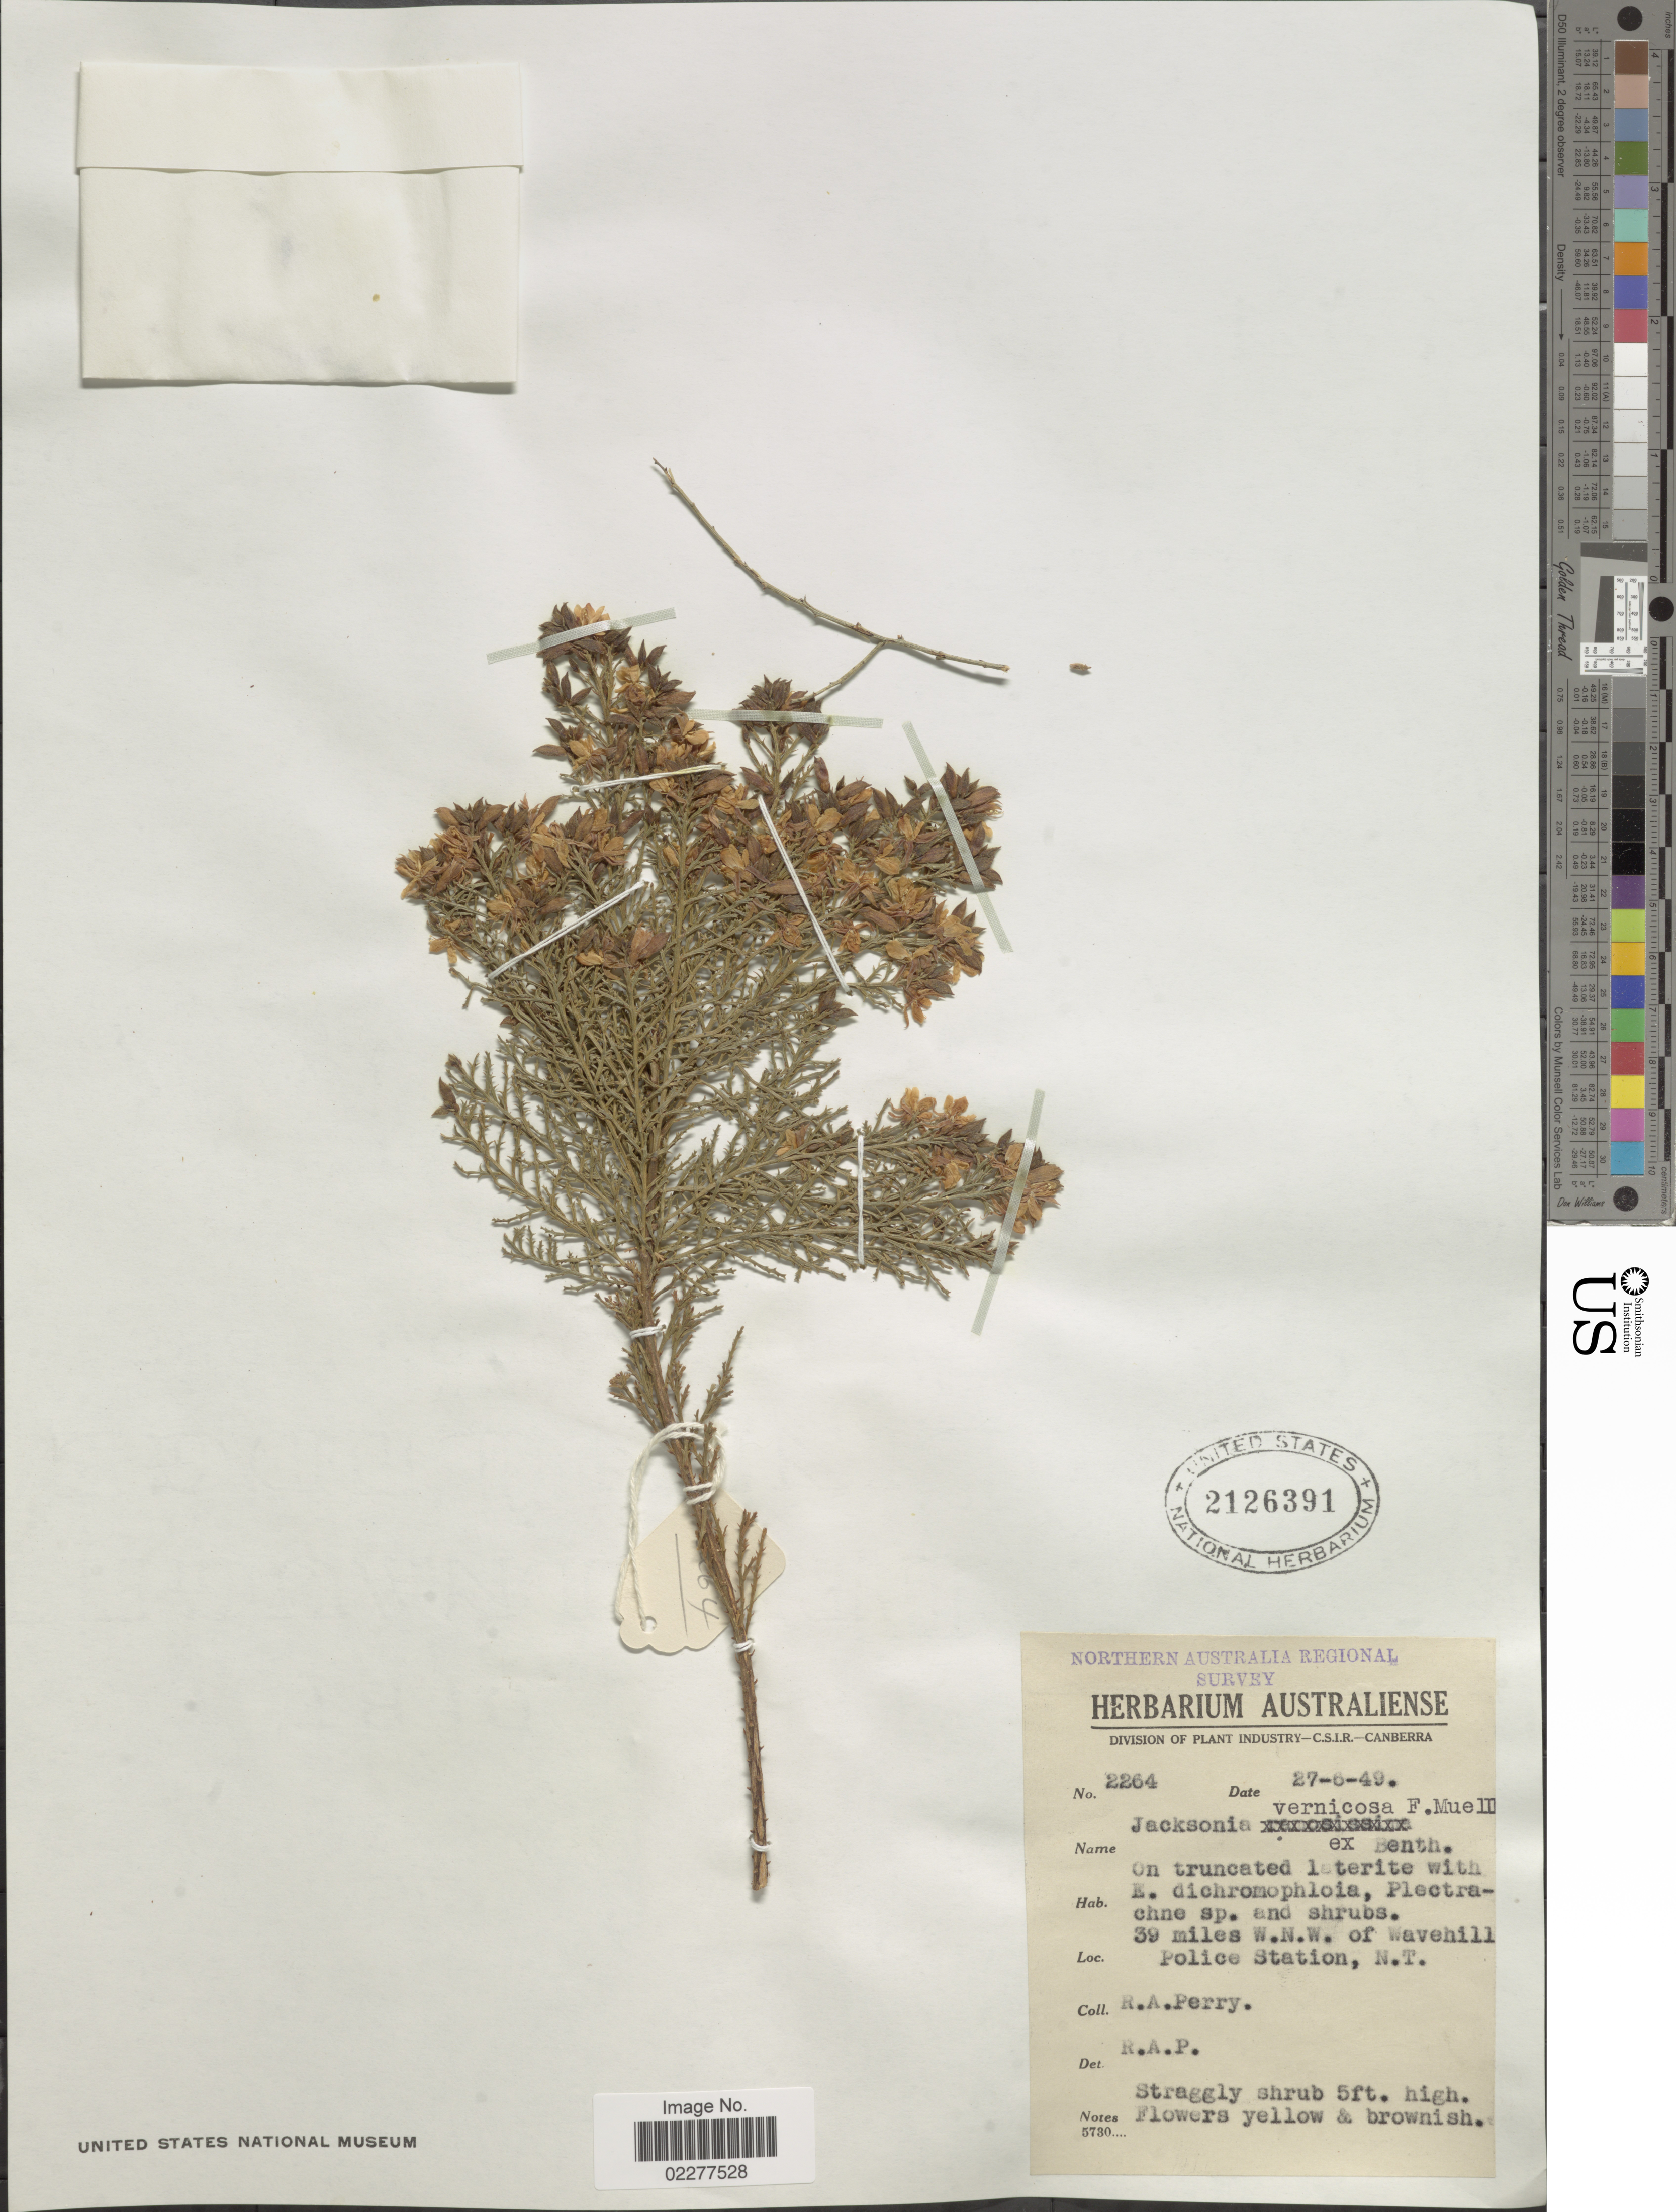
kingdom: Plantae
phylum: Tracheophyta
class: Magnoliopsida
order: Fabales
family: Fabaceae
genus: Jacksonia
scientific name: Jacksonia vernicosa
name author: Benth.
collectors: Perry, R. A.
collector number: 2264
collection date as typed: Transcribed d/m/y: 27/6/49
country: Australia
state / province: Northern Territory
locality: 39 miles W.N.W. of Wavehill Police Station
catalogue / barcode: US 2126391